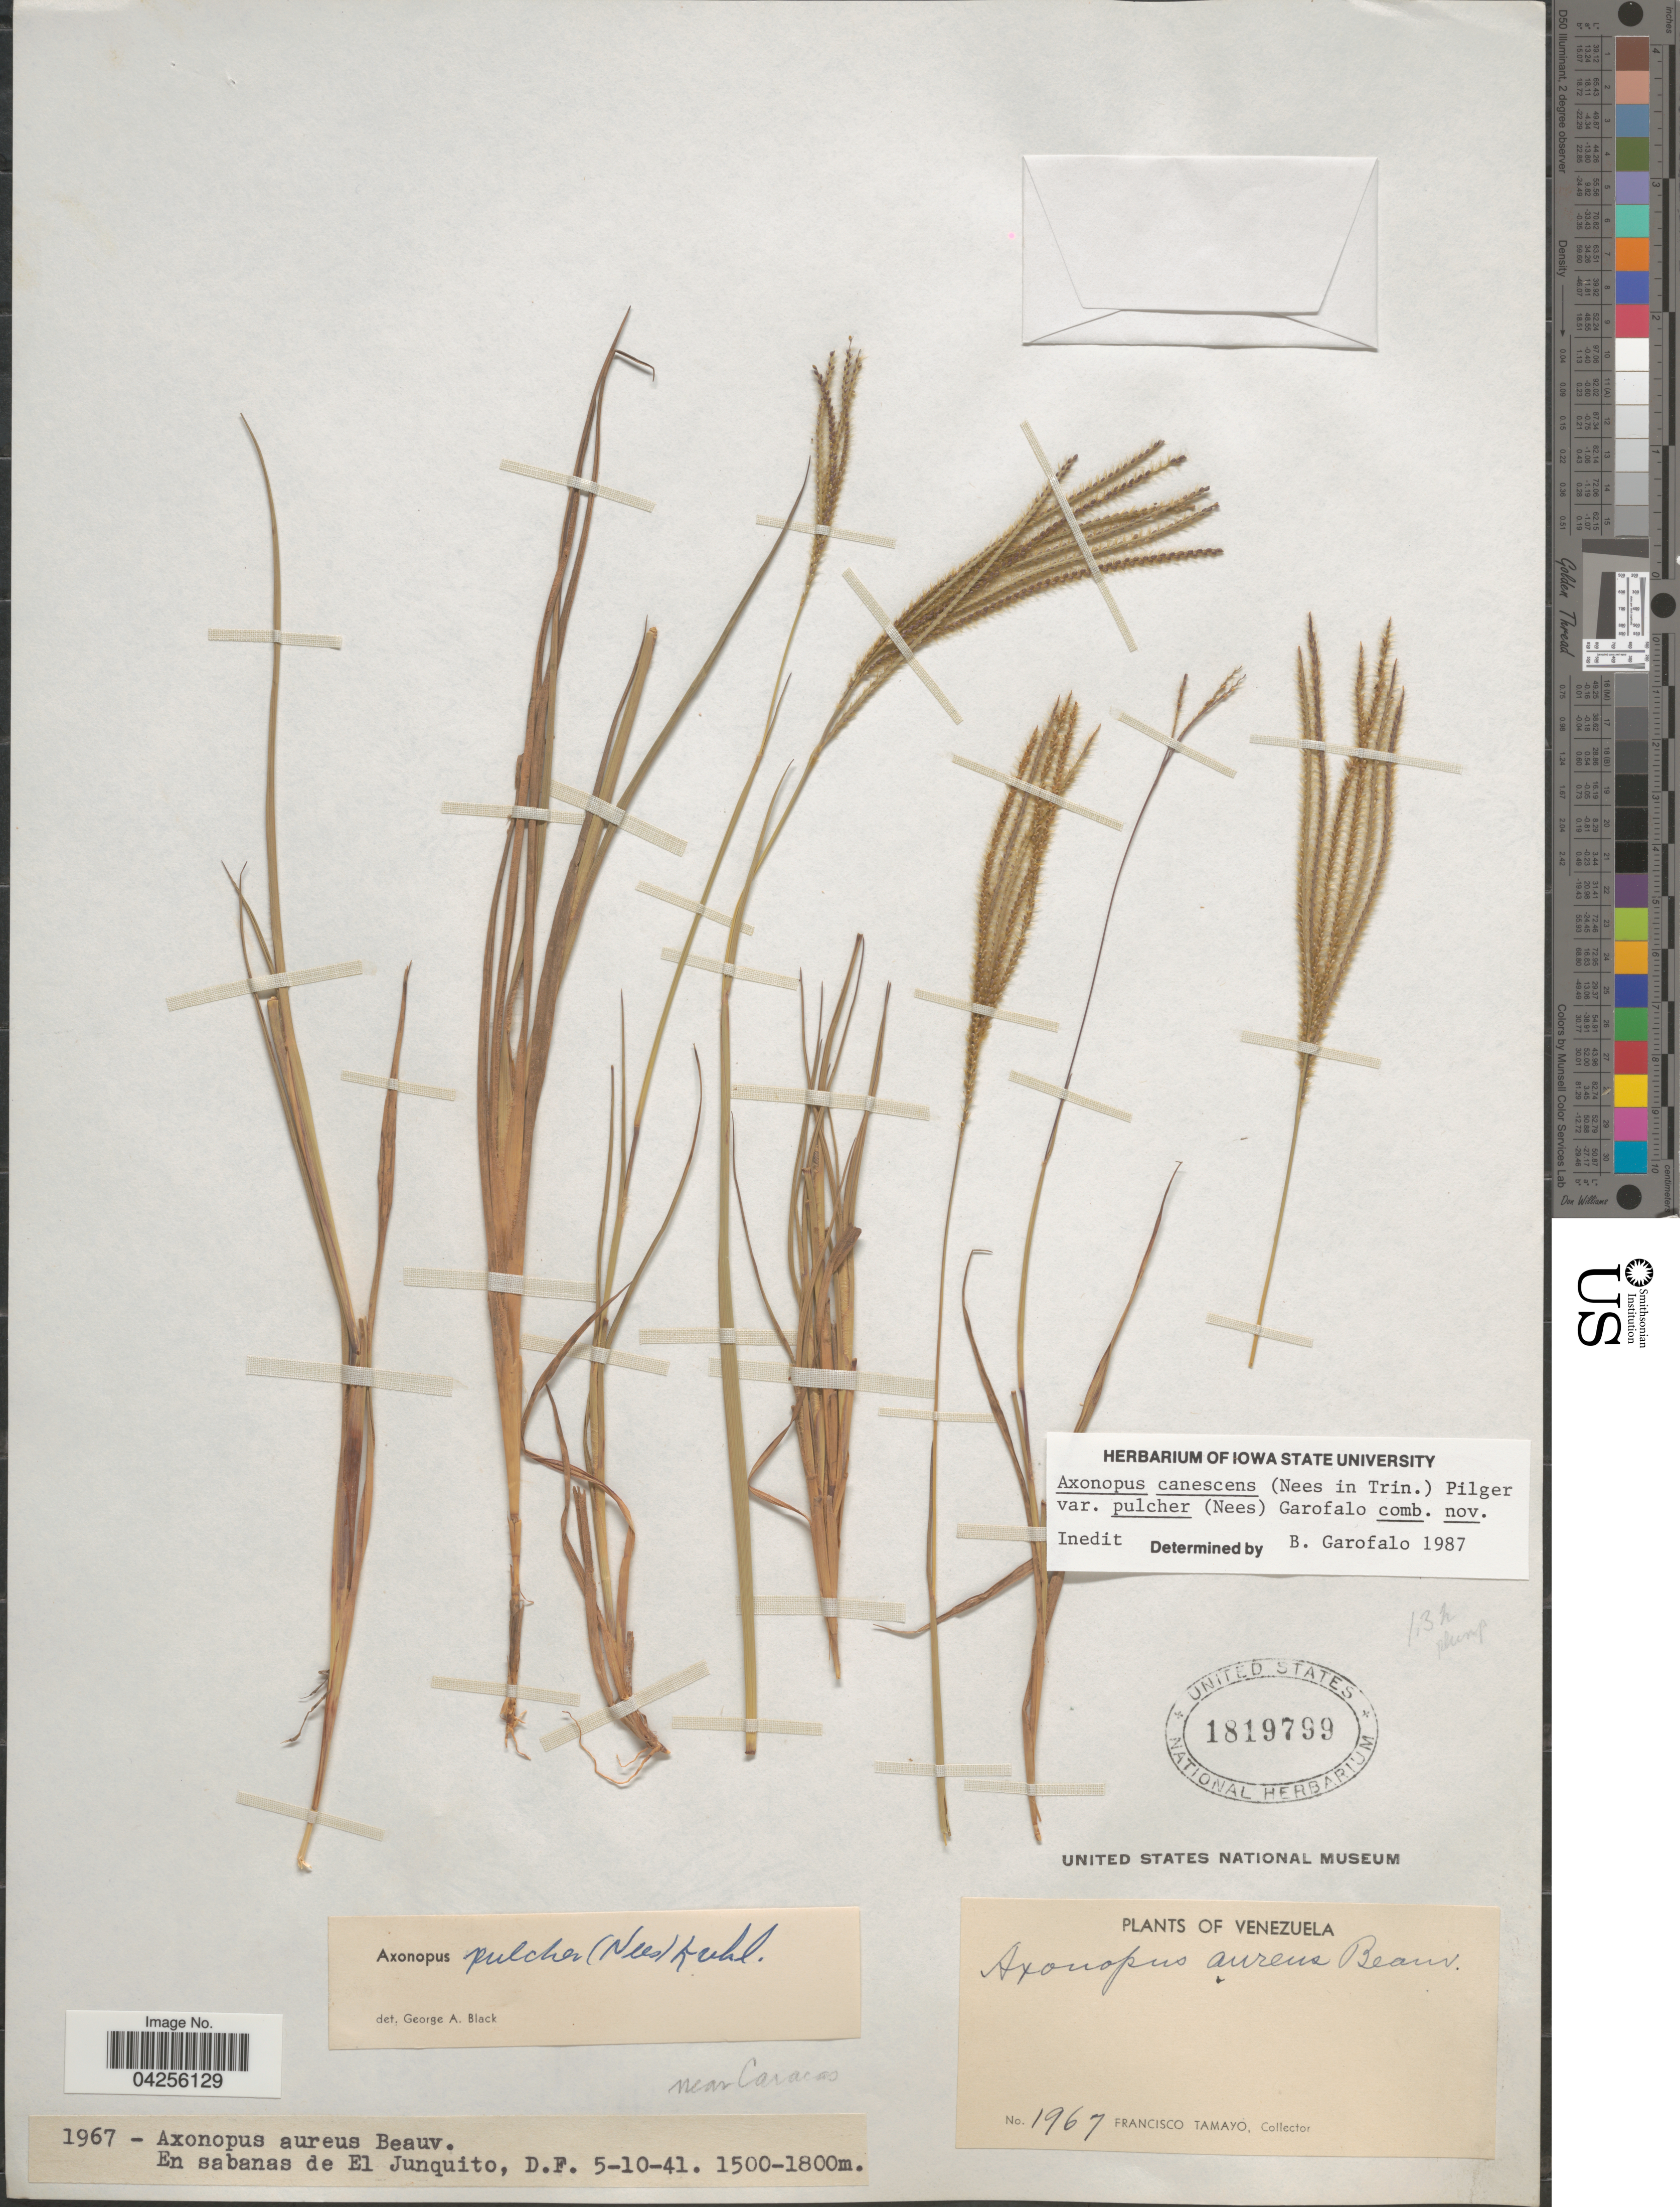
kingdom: Plantae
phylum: Tracheophyta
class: Liliopsida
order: Poales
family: Poaceae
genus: Axonopus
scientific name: Axonopus canescens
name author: (Nees ex Trin.) Pilg.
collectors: F. Tamayo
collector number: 1967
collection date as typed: Transcribed d/m/y: 5/10/41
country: Venezuela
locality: En sabanas de El Junquito, D.F.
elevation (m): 1500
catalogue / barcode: US 1819799